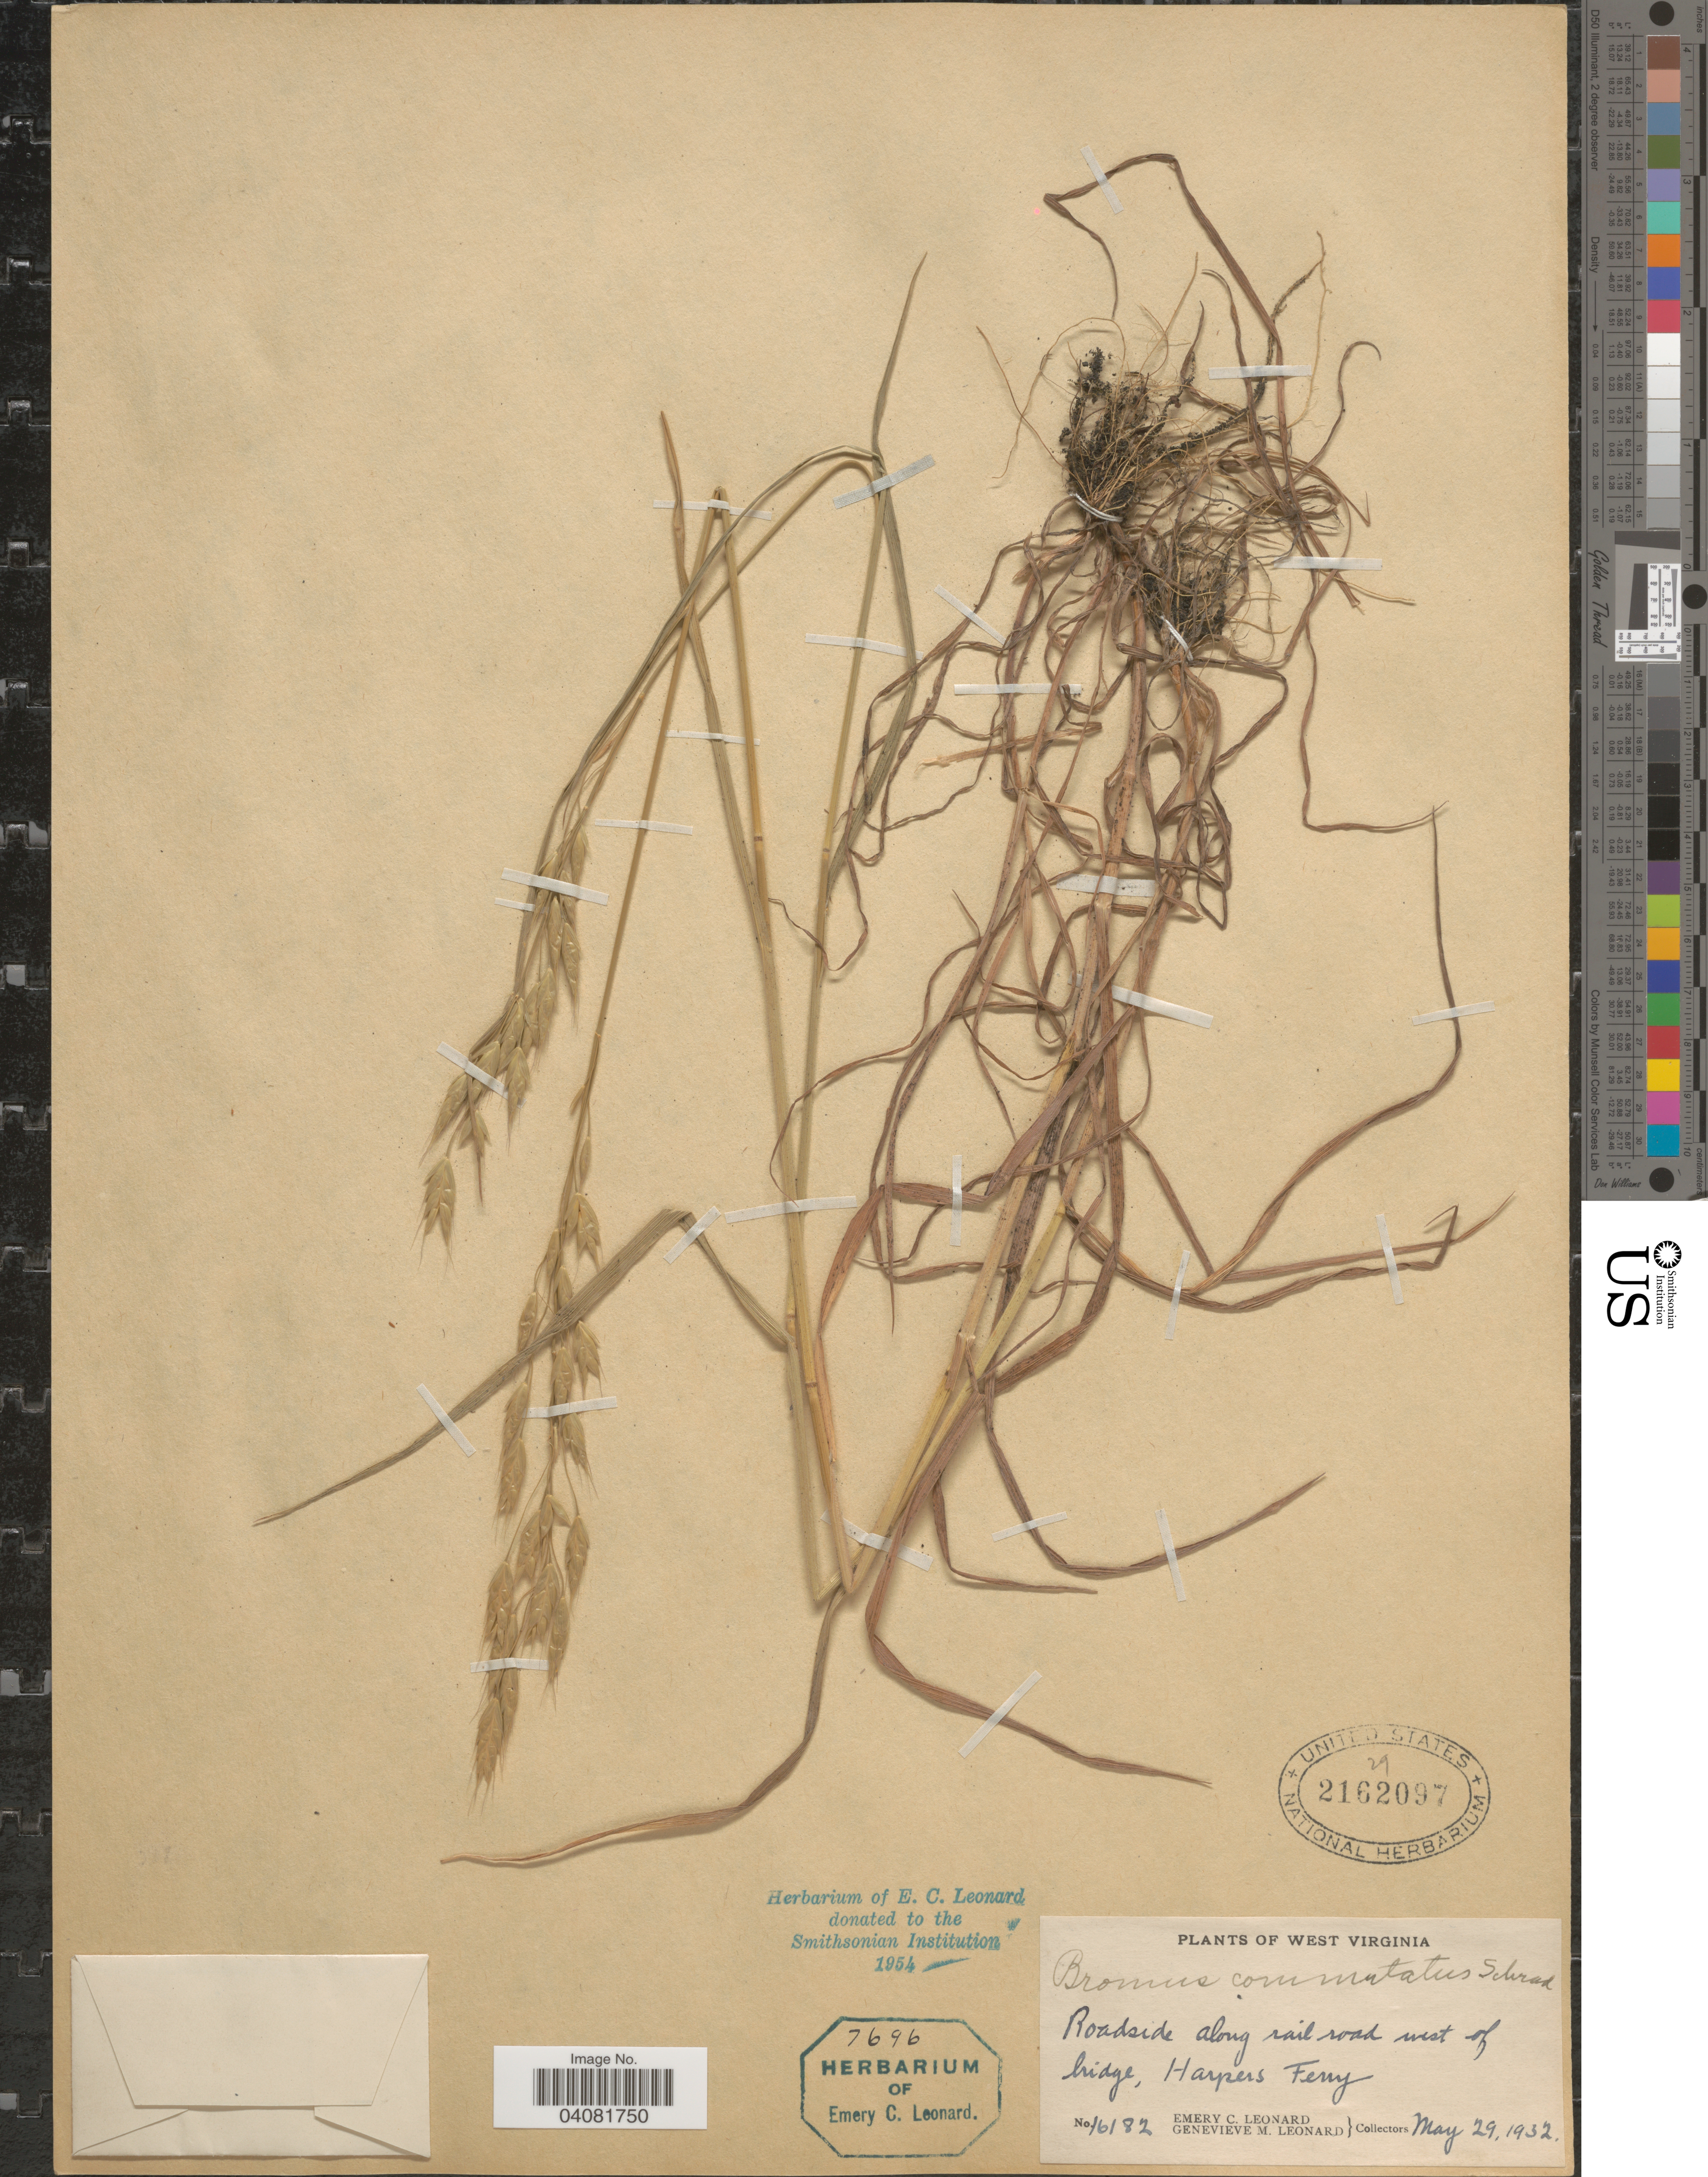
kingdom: Plantae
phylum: Tracheophyta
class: Liliopsida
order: Poales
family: Poaceae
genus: Bromus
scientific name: Bromus commutatus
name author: Schrad.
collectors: E. C. Leonard & G. M. Leonard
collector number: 16182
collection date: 1932-05-29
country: United States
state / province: West Virginia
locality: Roadside along rail road west of bridges, Harpers Ferry.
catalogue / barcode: US 2162097